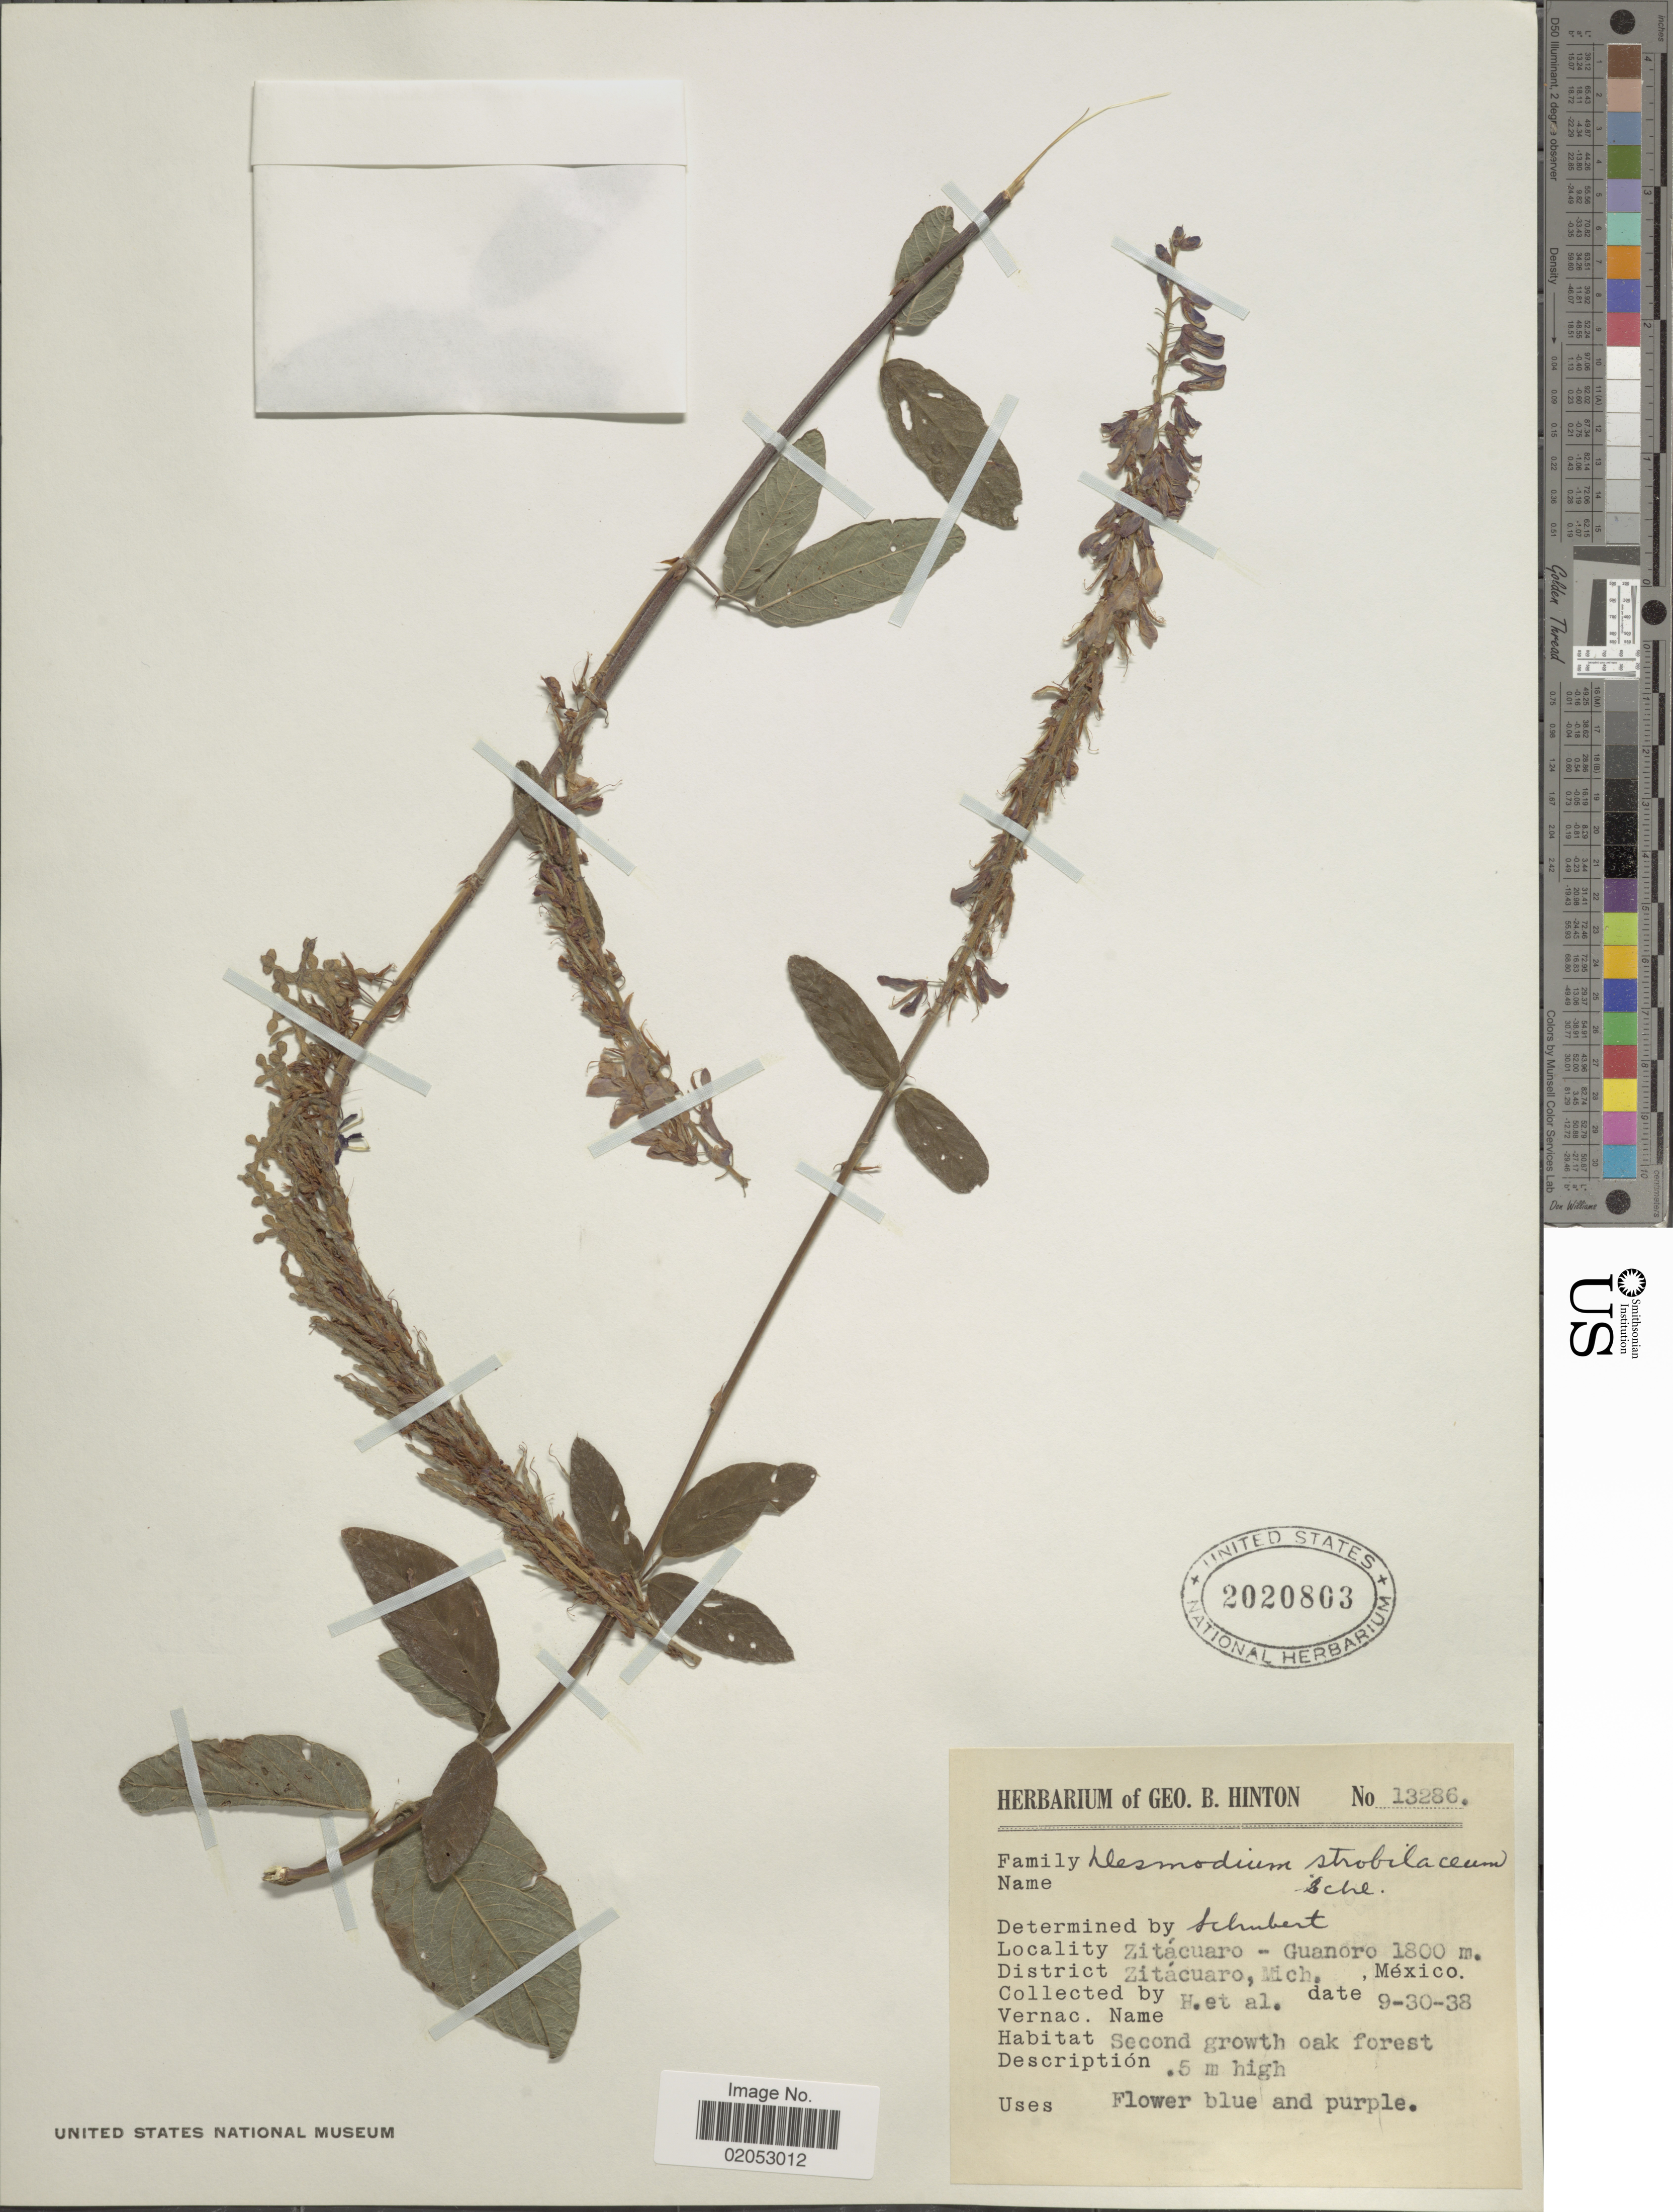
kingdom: Plantae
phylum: Tracheophyta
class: Magnoliopsida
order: Fabales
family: Fabaceae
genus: Desmodium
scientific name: Desmodium strobilaceum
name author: Schltdl.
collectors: G. B. Hinton & et al.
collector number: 13286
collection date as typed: Transcribed d/m/y: 30/9/38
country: Mexico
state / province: Michoacán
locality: Zitácuaro - Guanoro. District Zitácuaro, Mich., México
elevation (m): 1800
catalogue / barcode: US 2020803